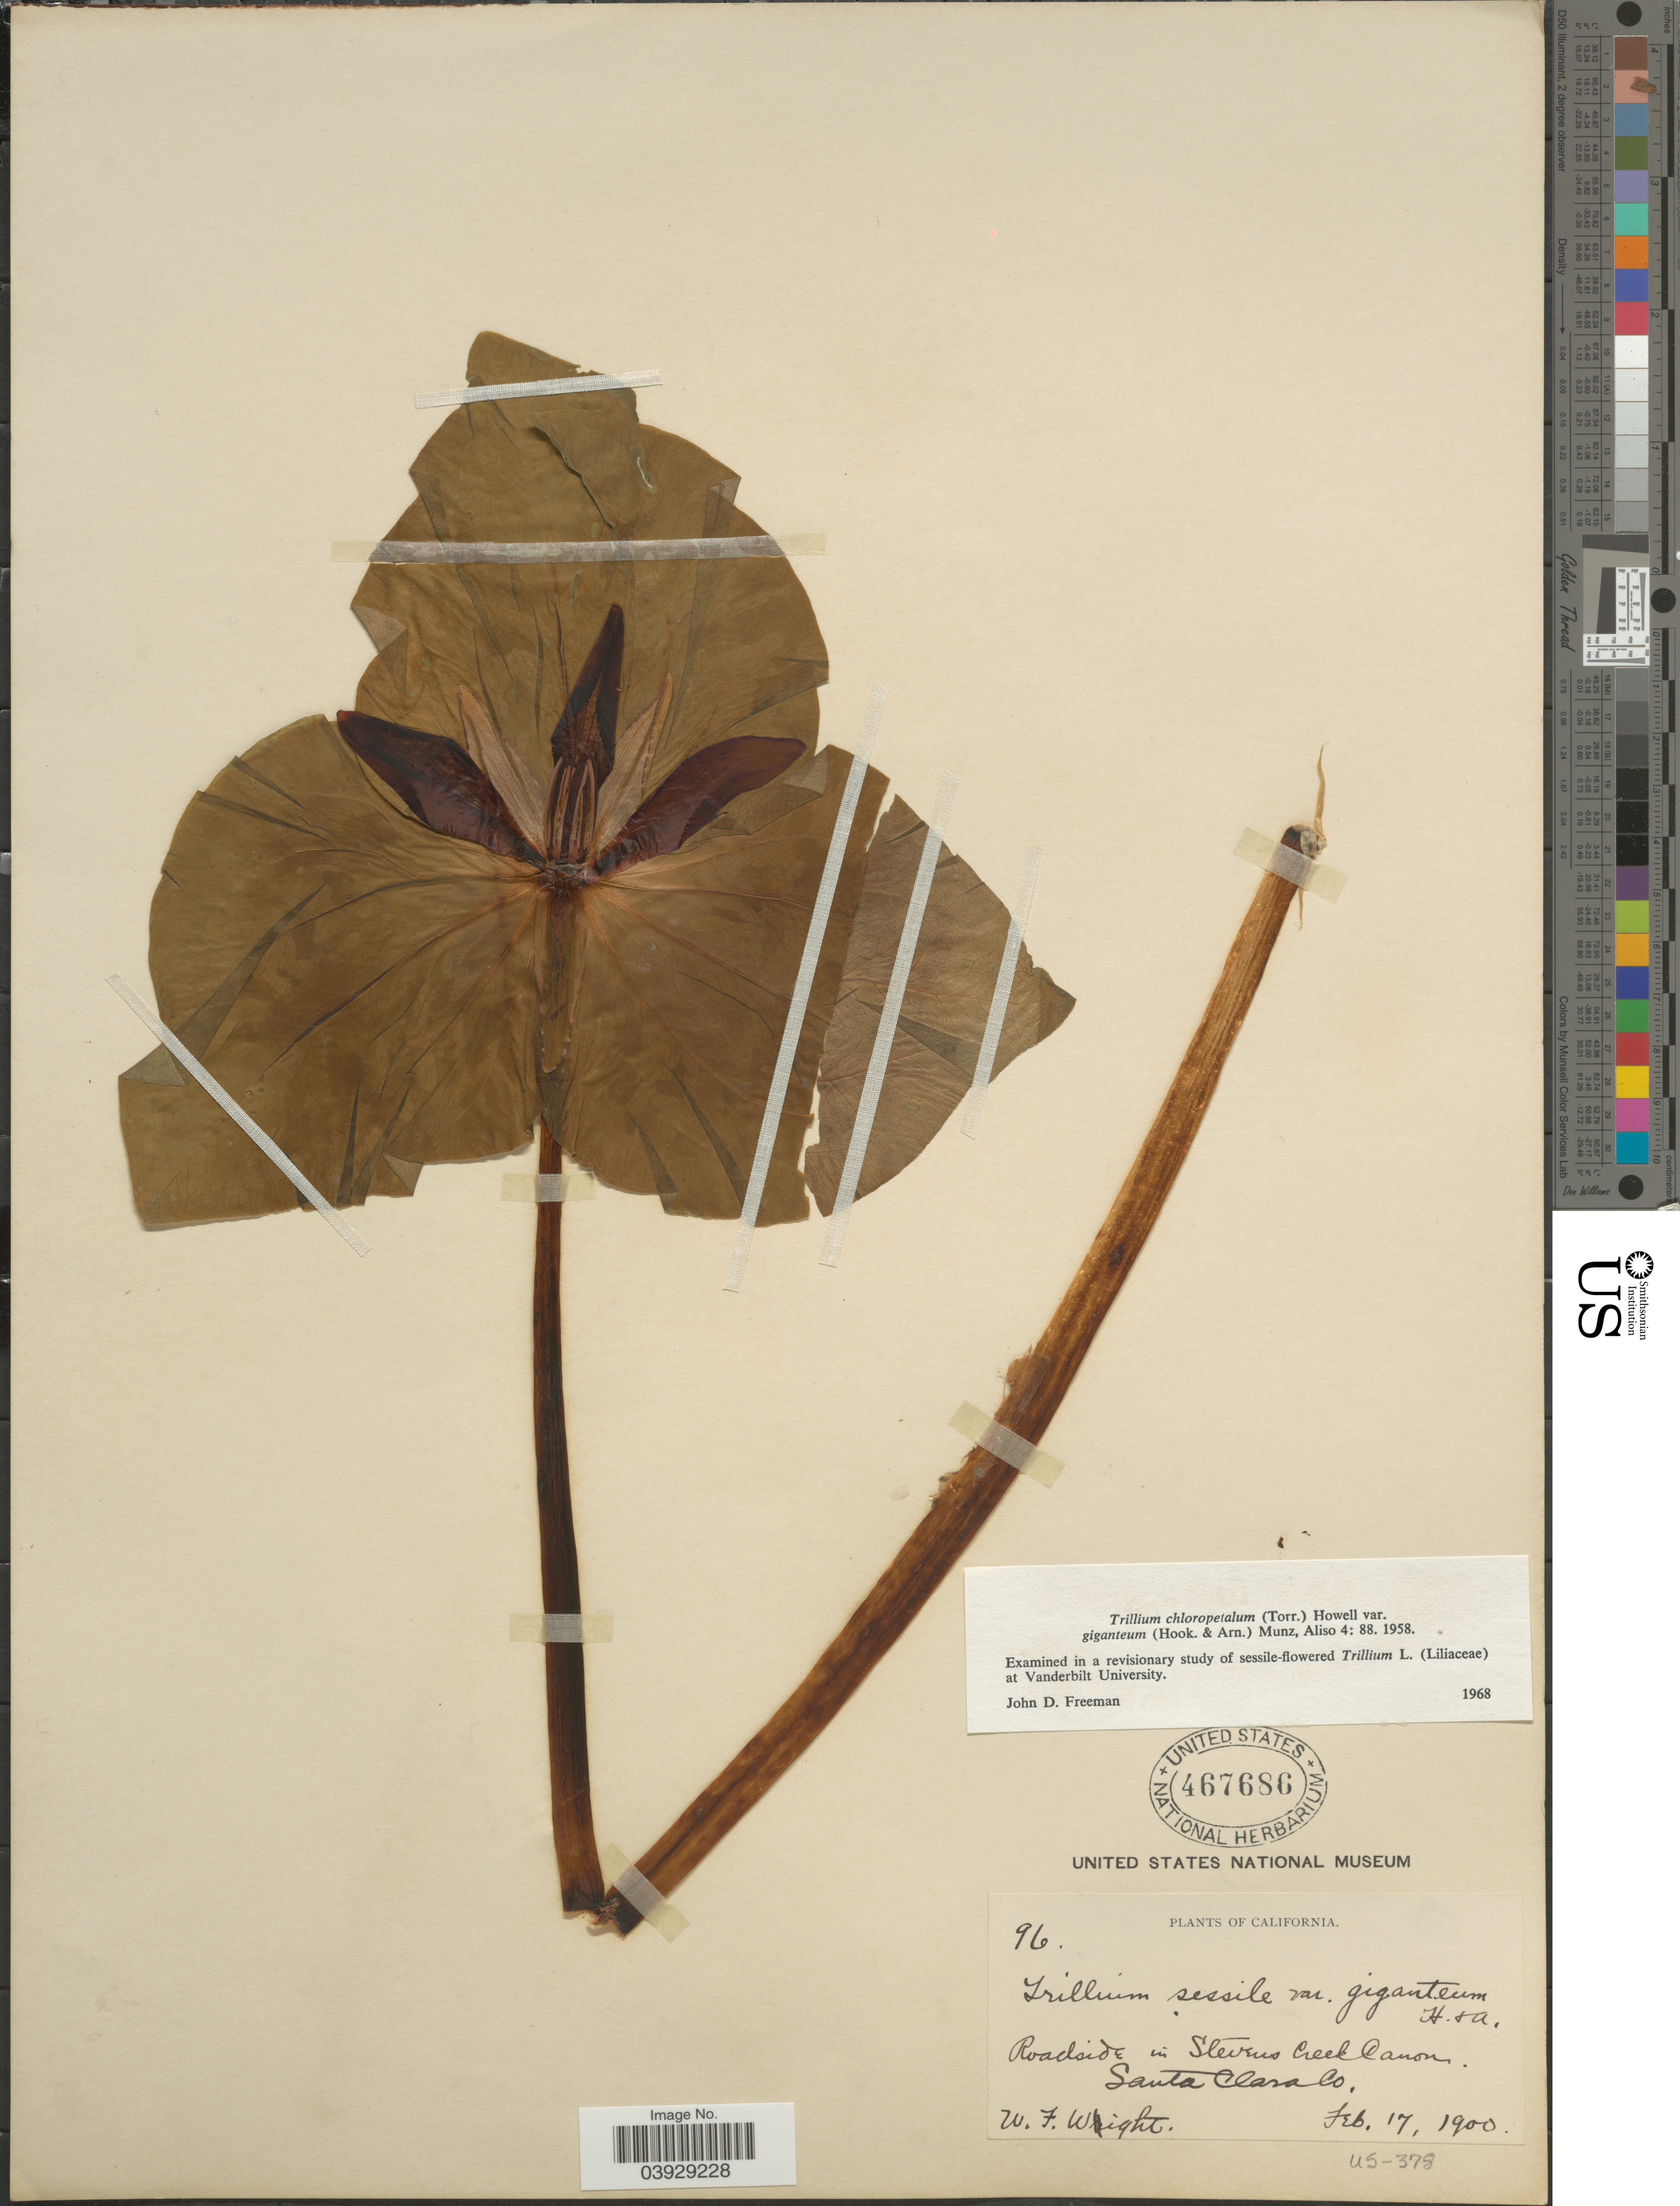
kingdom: Plantae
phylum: Tracheophyta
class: Liliopsida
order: Liliales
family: Melanthiaceae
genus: Trillium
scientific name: Trillium chloropetalum var. giganteum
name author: (Hook. & Arn.) Munz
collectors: W. Wight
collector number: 96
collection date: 1900-02-17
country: United States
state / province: California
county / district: Santa Clara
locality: Roadside in Stevens Creek Canon. Santa Clara Co.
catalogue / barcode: US 467686